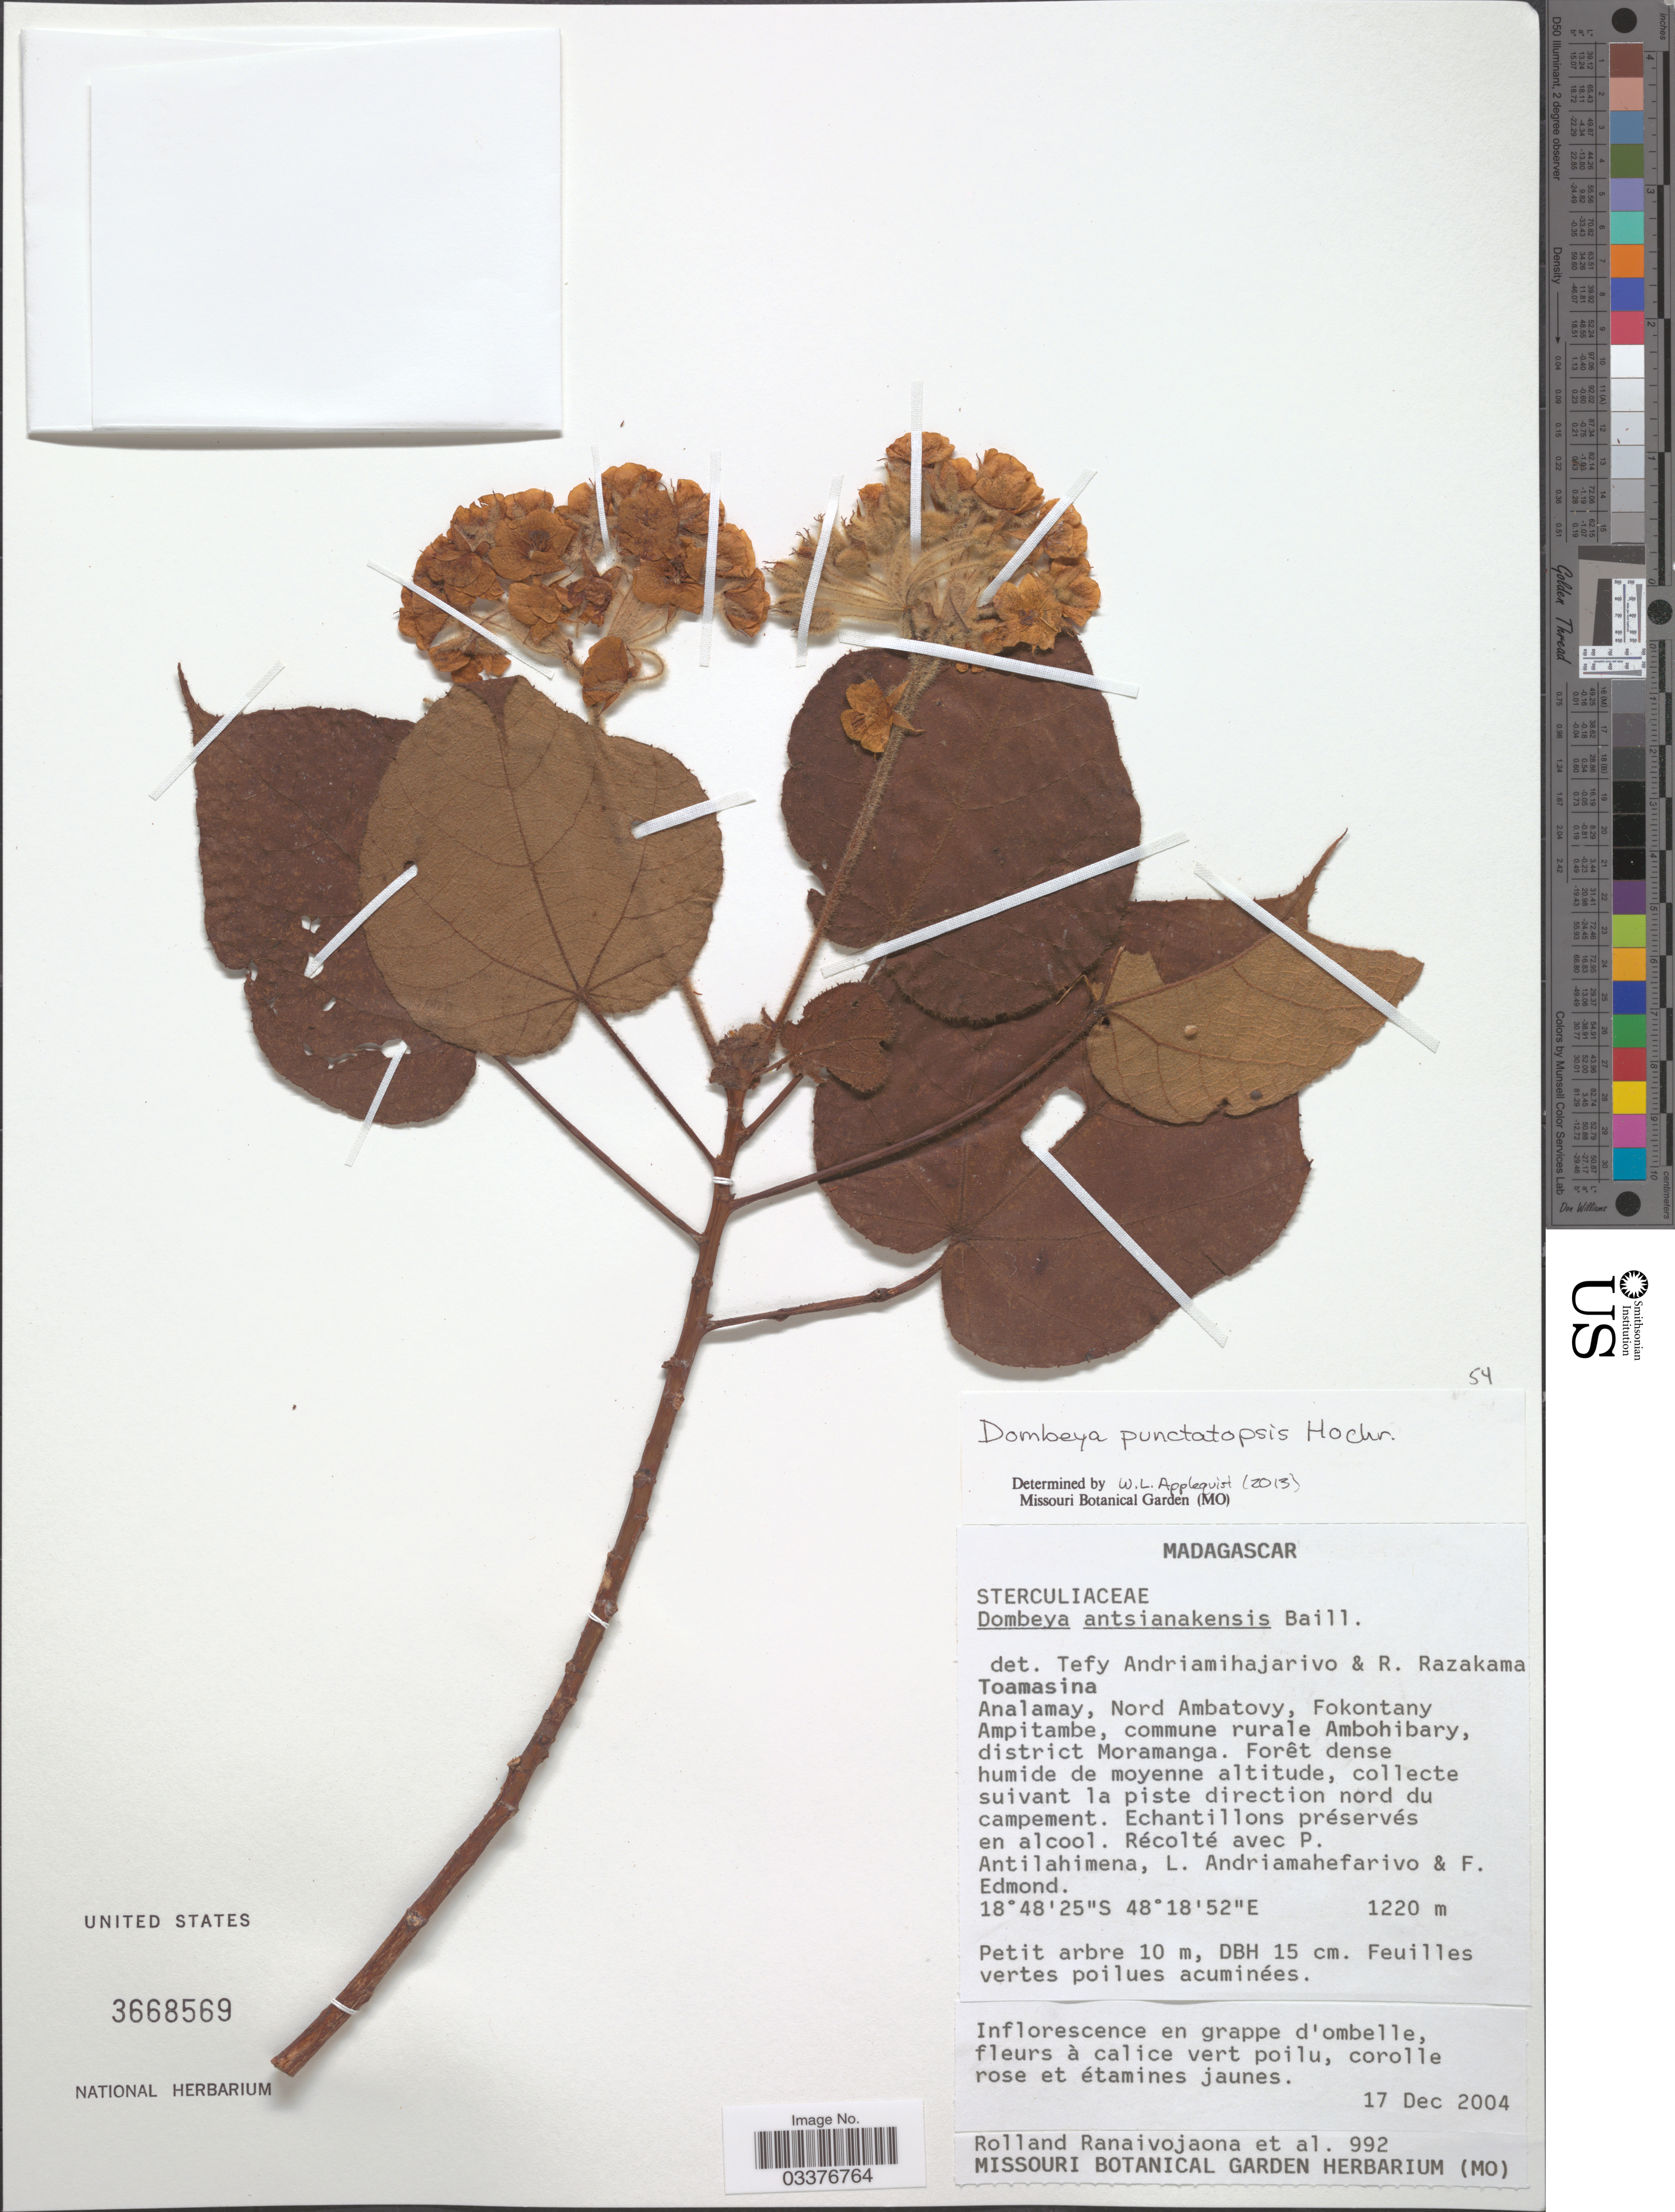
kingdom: Plantae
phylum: Tracheophyta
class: Magnoliopsida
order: Malvales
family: Malvaceae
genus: Dombeya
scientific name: Dombeya punctatopsis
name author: Hochr.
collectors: R. Ranaivojaona, P. Antilahimena, L. Andriamahefarivo & F. Edmond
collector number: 992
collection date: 2004-12-17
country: Madagascar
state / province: Alaotra Mangoro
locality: Analamay, Nord Ambatovy, Fokontany Ampitambe, commune rurale Ambohibary, district Moramanga.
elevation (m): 1220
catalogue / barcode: US 3668569